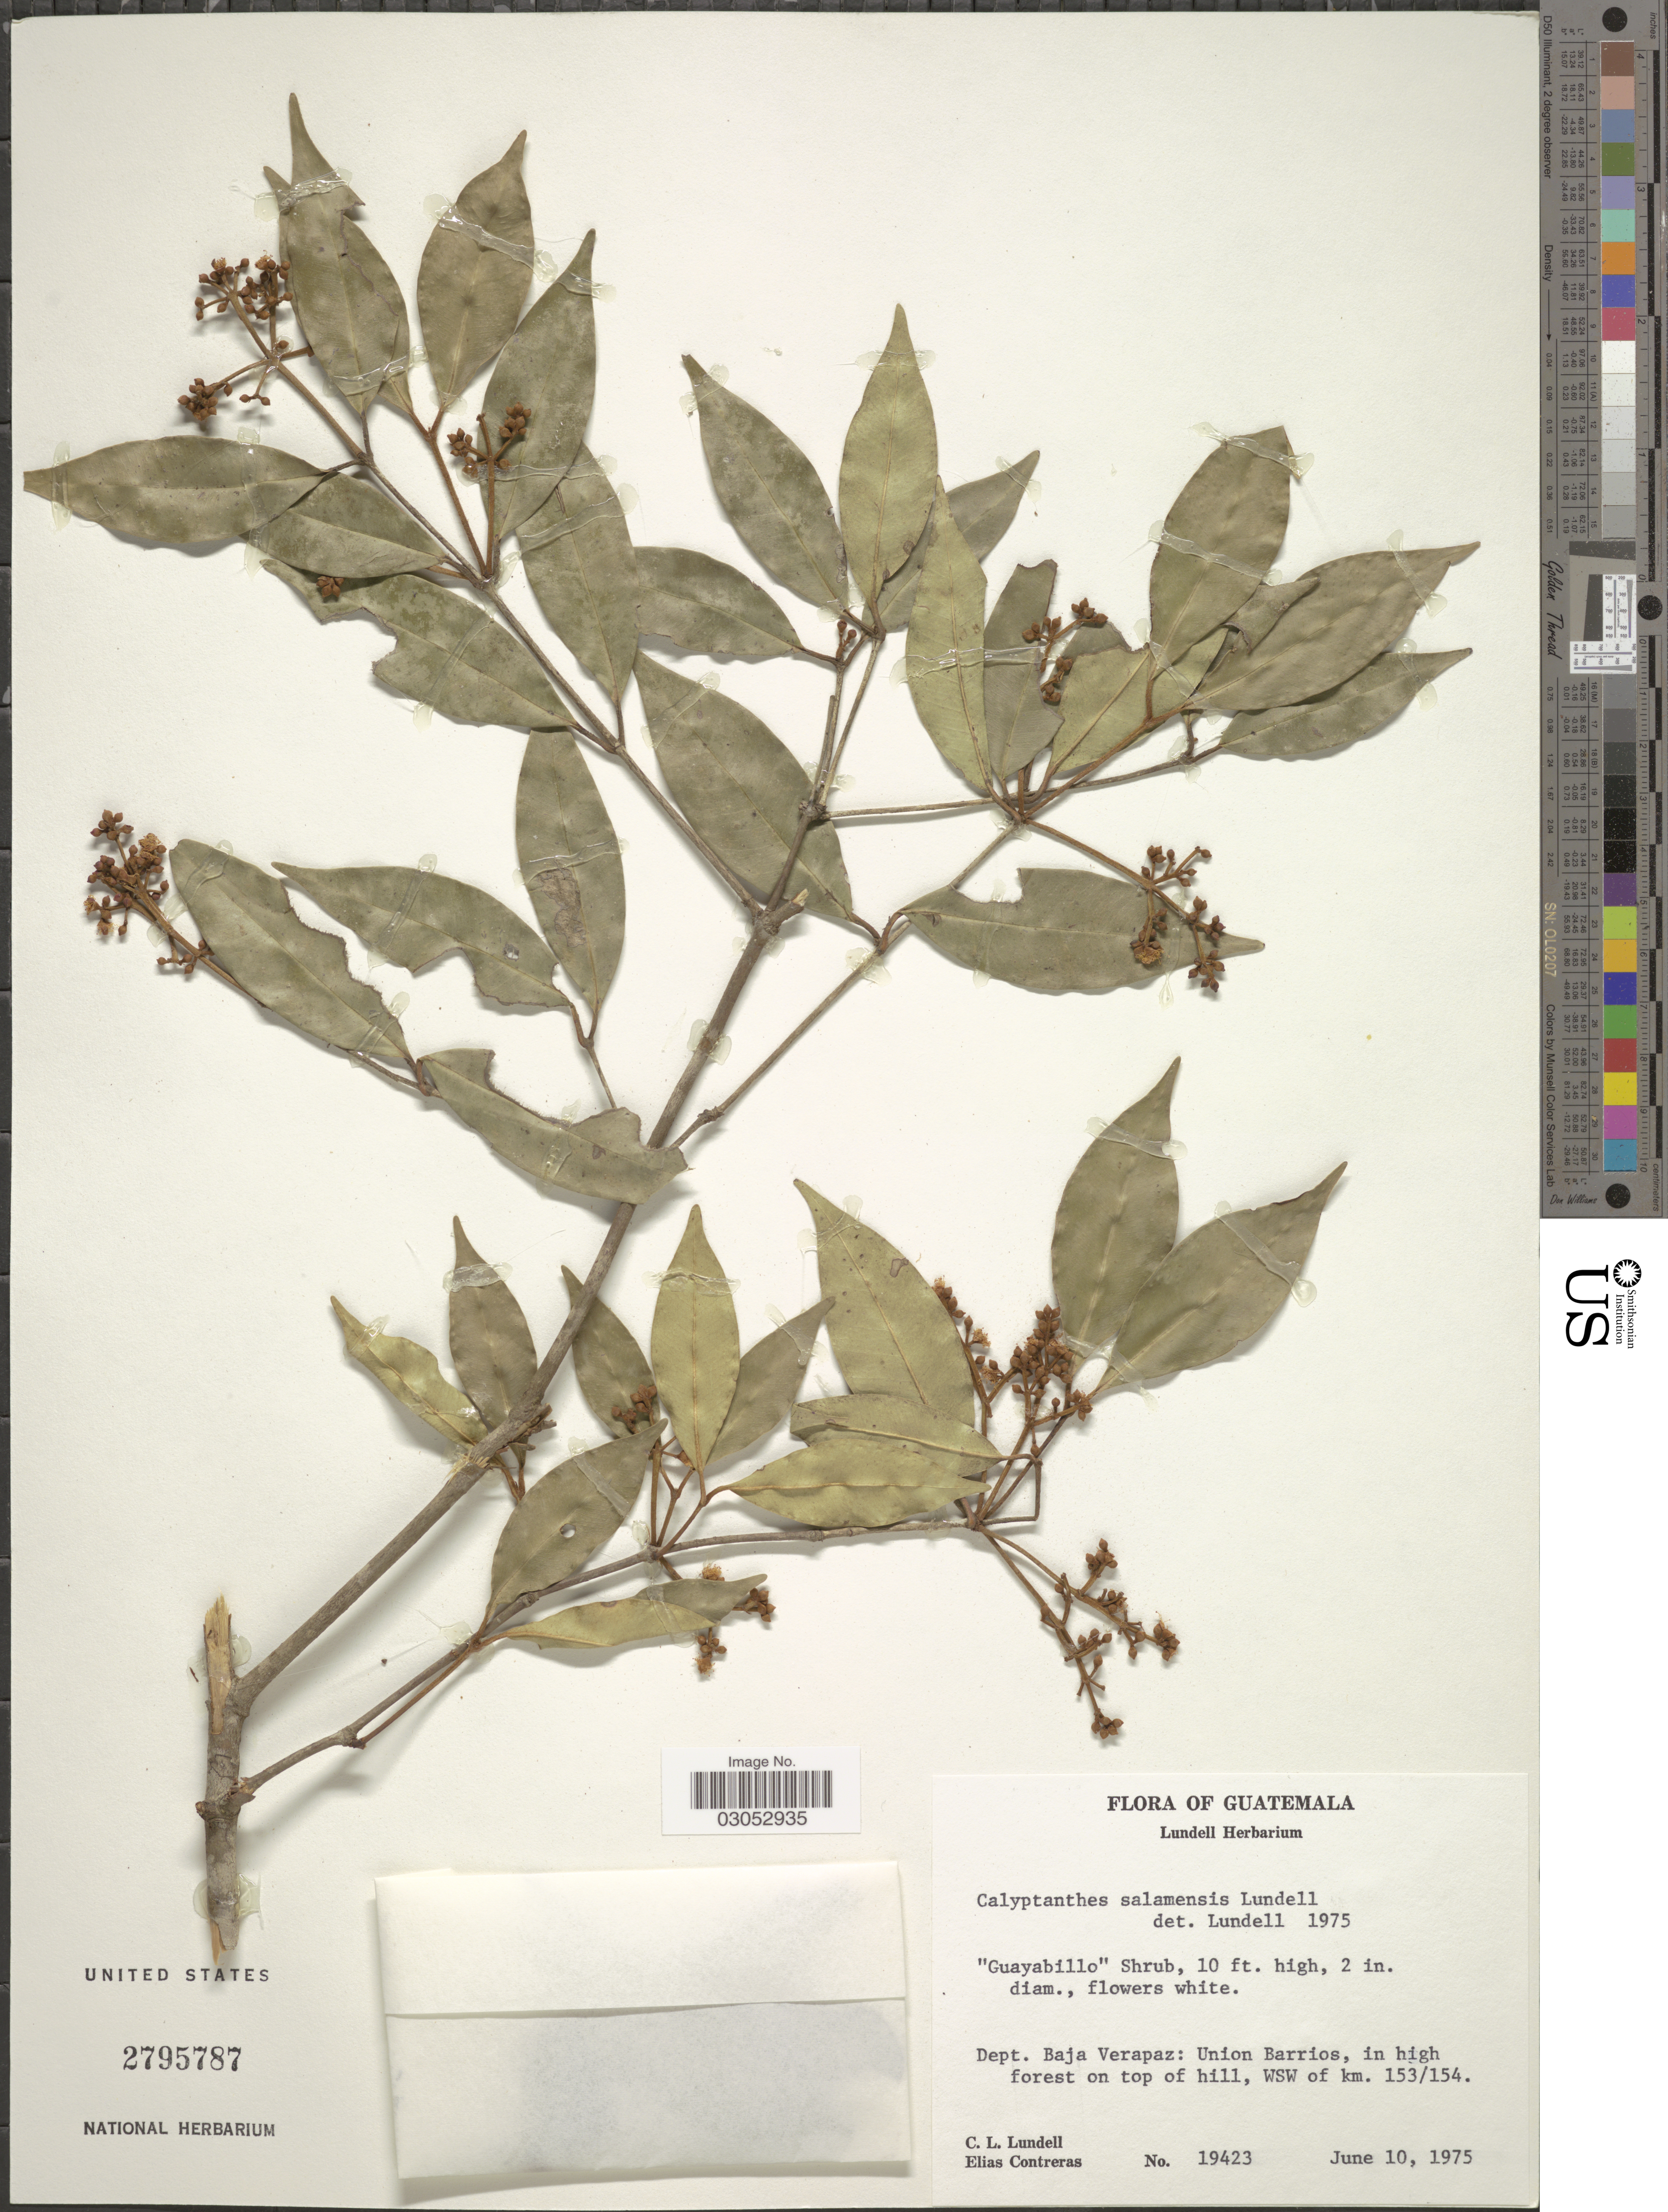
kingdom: Plantae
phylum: Tracheophyta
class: Magnoliopsida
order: Myrtales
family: Myrtaceae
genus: Myrcia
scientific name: Myrcia salamensis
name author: (Lundell) A.R. Lourenço & Sánchez-Cháv.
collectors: C. L. Lundell & E. Contreras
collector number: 19423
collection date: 1975-06-10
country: Guatemala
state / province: Baja Verapaz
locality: Dept. Baja Verapaz: Union Barrios, in high forest on top of hill, WSW of km. 153/154.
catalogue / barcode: US 2795787